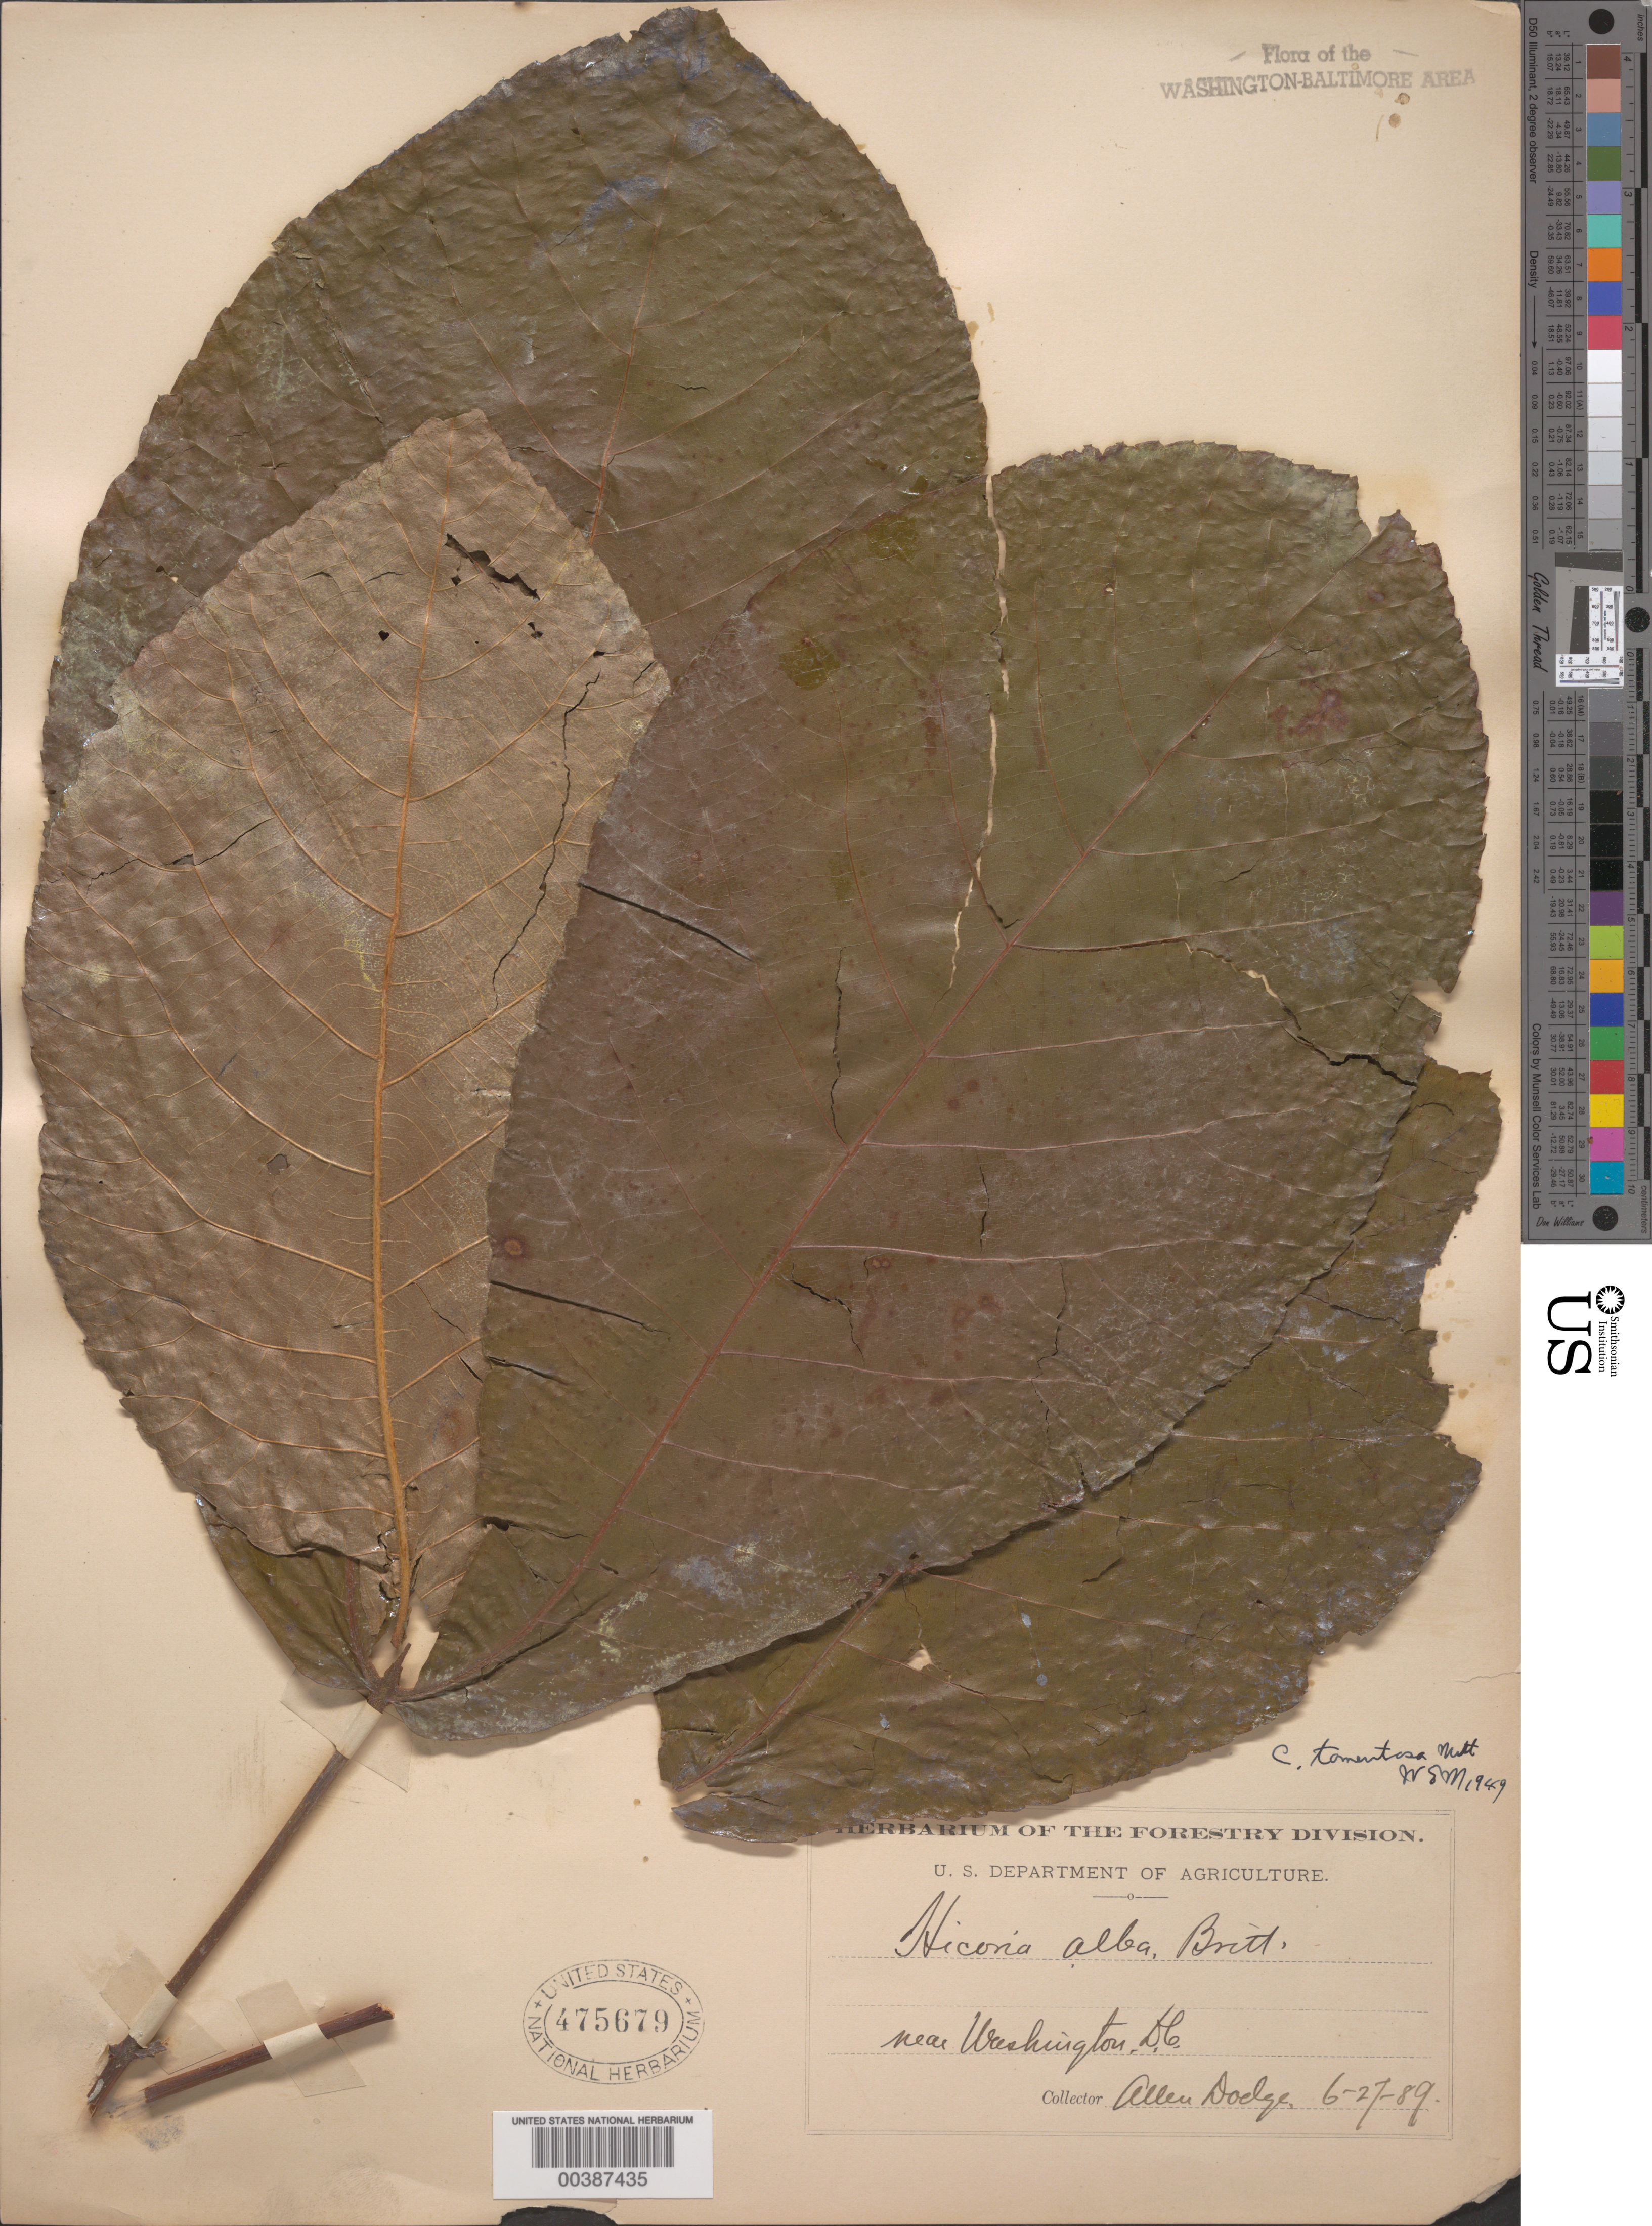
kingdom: Plantae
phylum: Tracheophyta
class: Magnoliopsida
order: Fagales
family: Juglandaceae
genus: Carya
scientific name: Carya tomentosa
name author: (Lam.) Nutt.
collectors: A. Dodge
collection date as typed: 27 Jun 1889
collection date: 1889-06-27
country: United States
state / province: District of Columbia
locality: Washington DC area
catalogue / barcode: US 475679